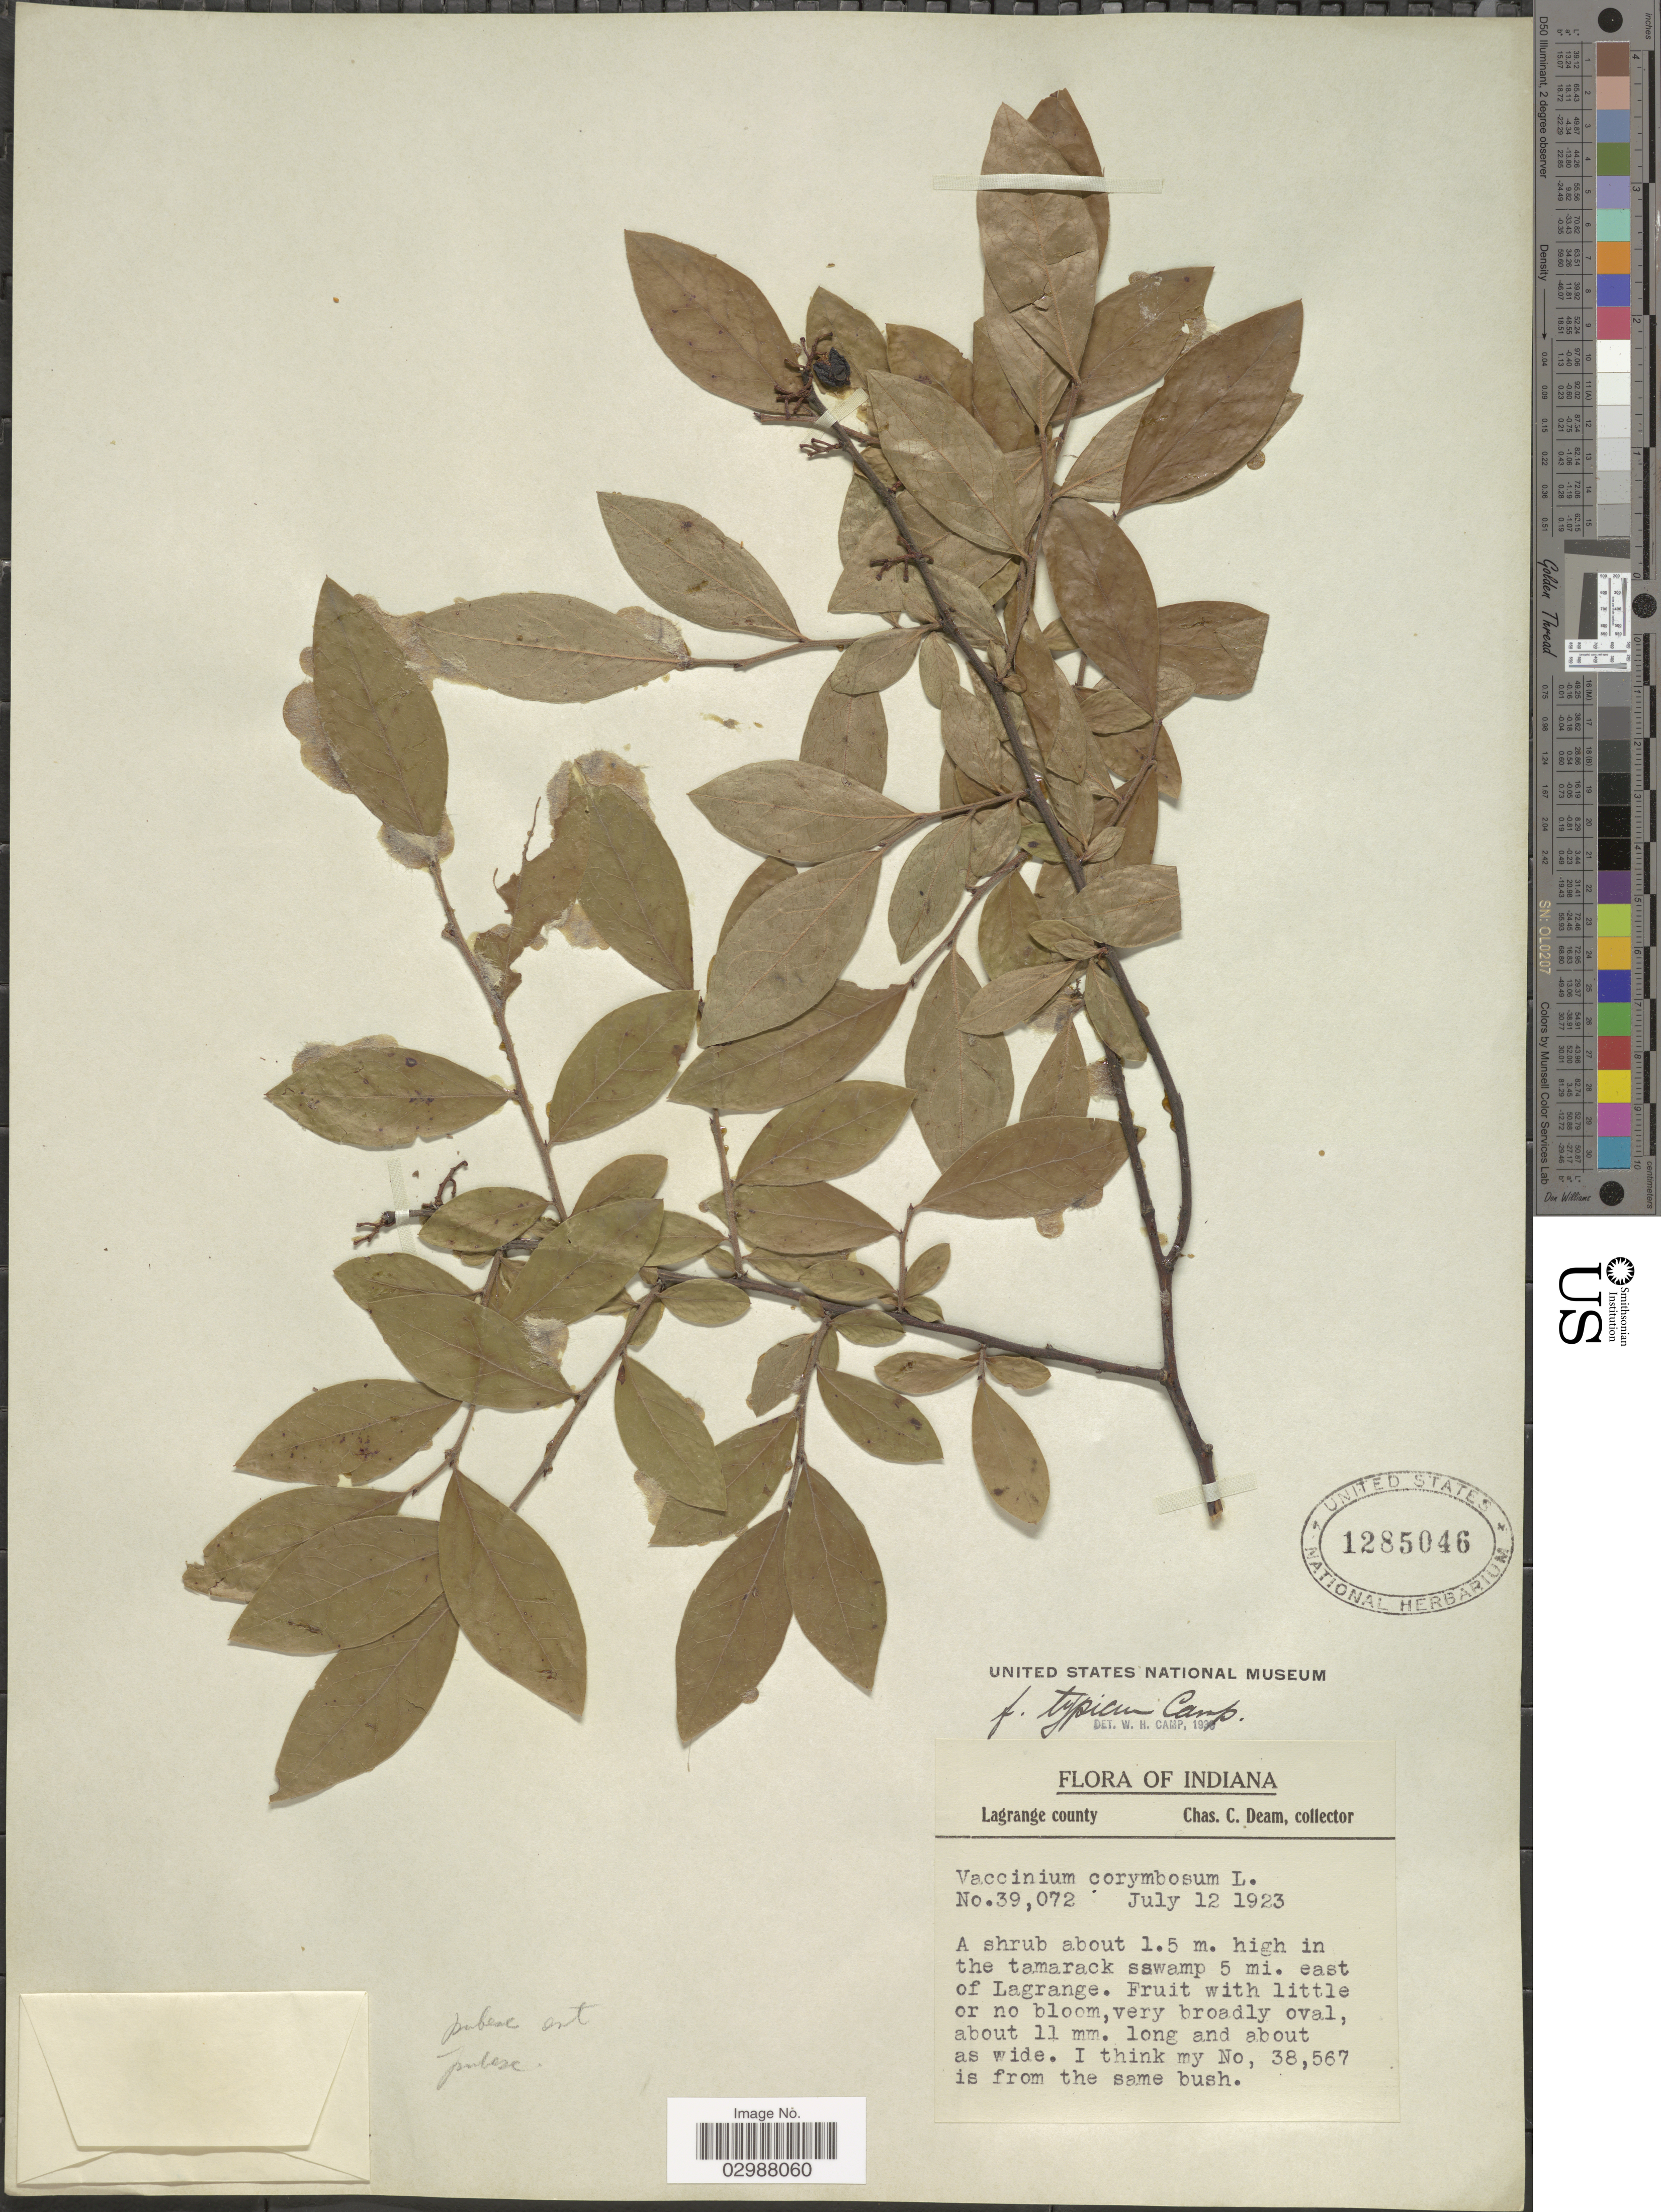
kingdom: Plantae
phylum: Tracheophyta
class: Magnoliopsida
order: Ericales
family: Ericaceae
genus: Vaccinium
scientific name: Vaccinium corymbosum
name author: L.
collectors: C. C. Deam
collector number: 39072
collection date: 1923-07-12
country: United States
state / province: Indiana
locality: Lagrange county. In the tamarack sswamp 5 mi. east of Lagrange.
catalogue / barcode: US 1285046